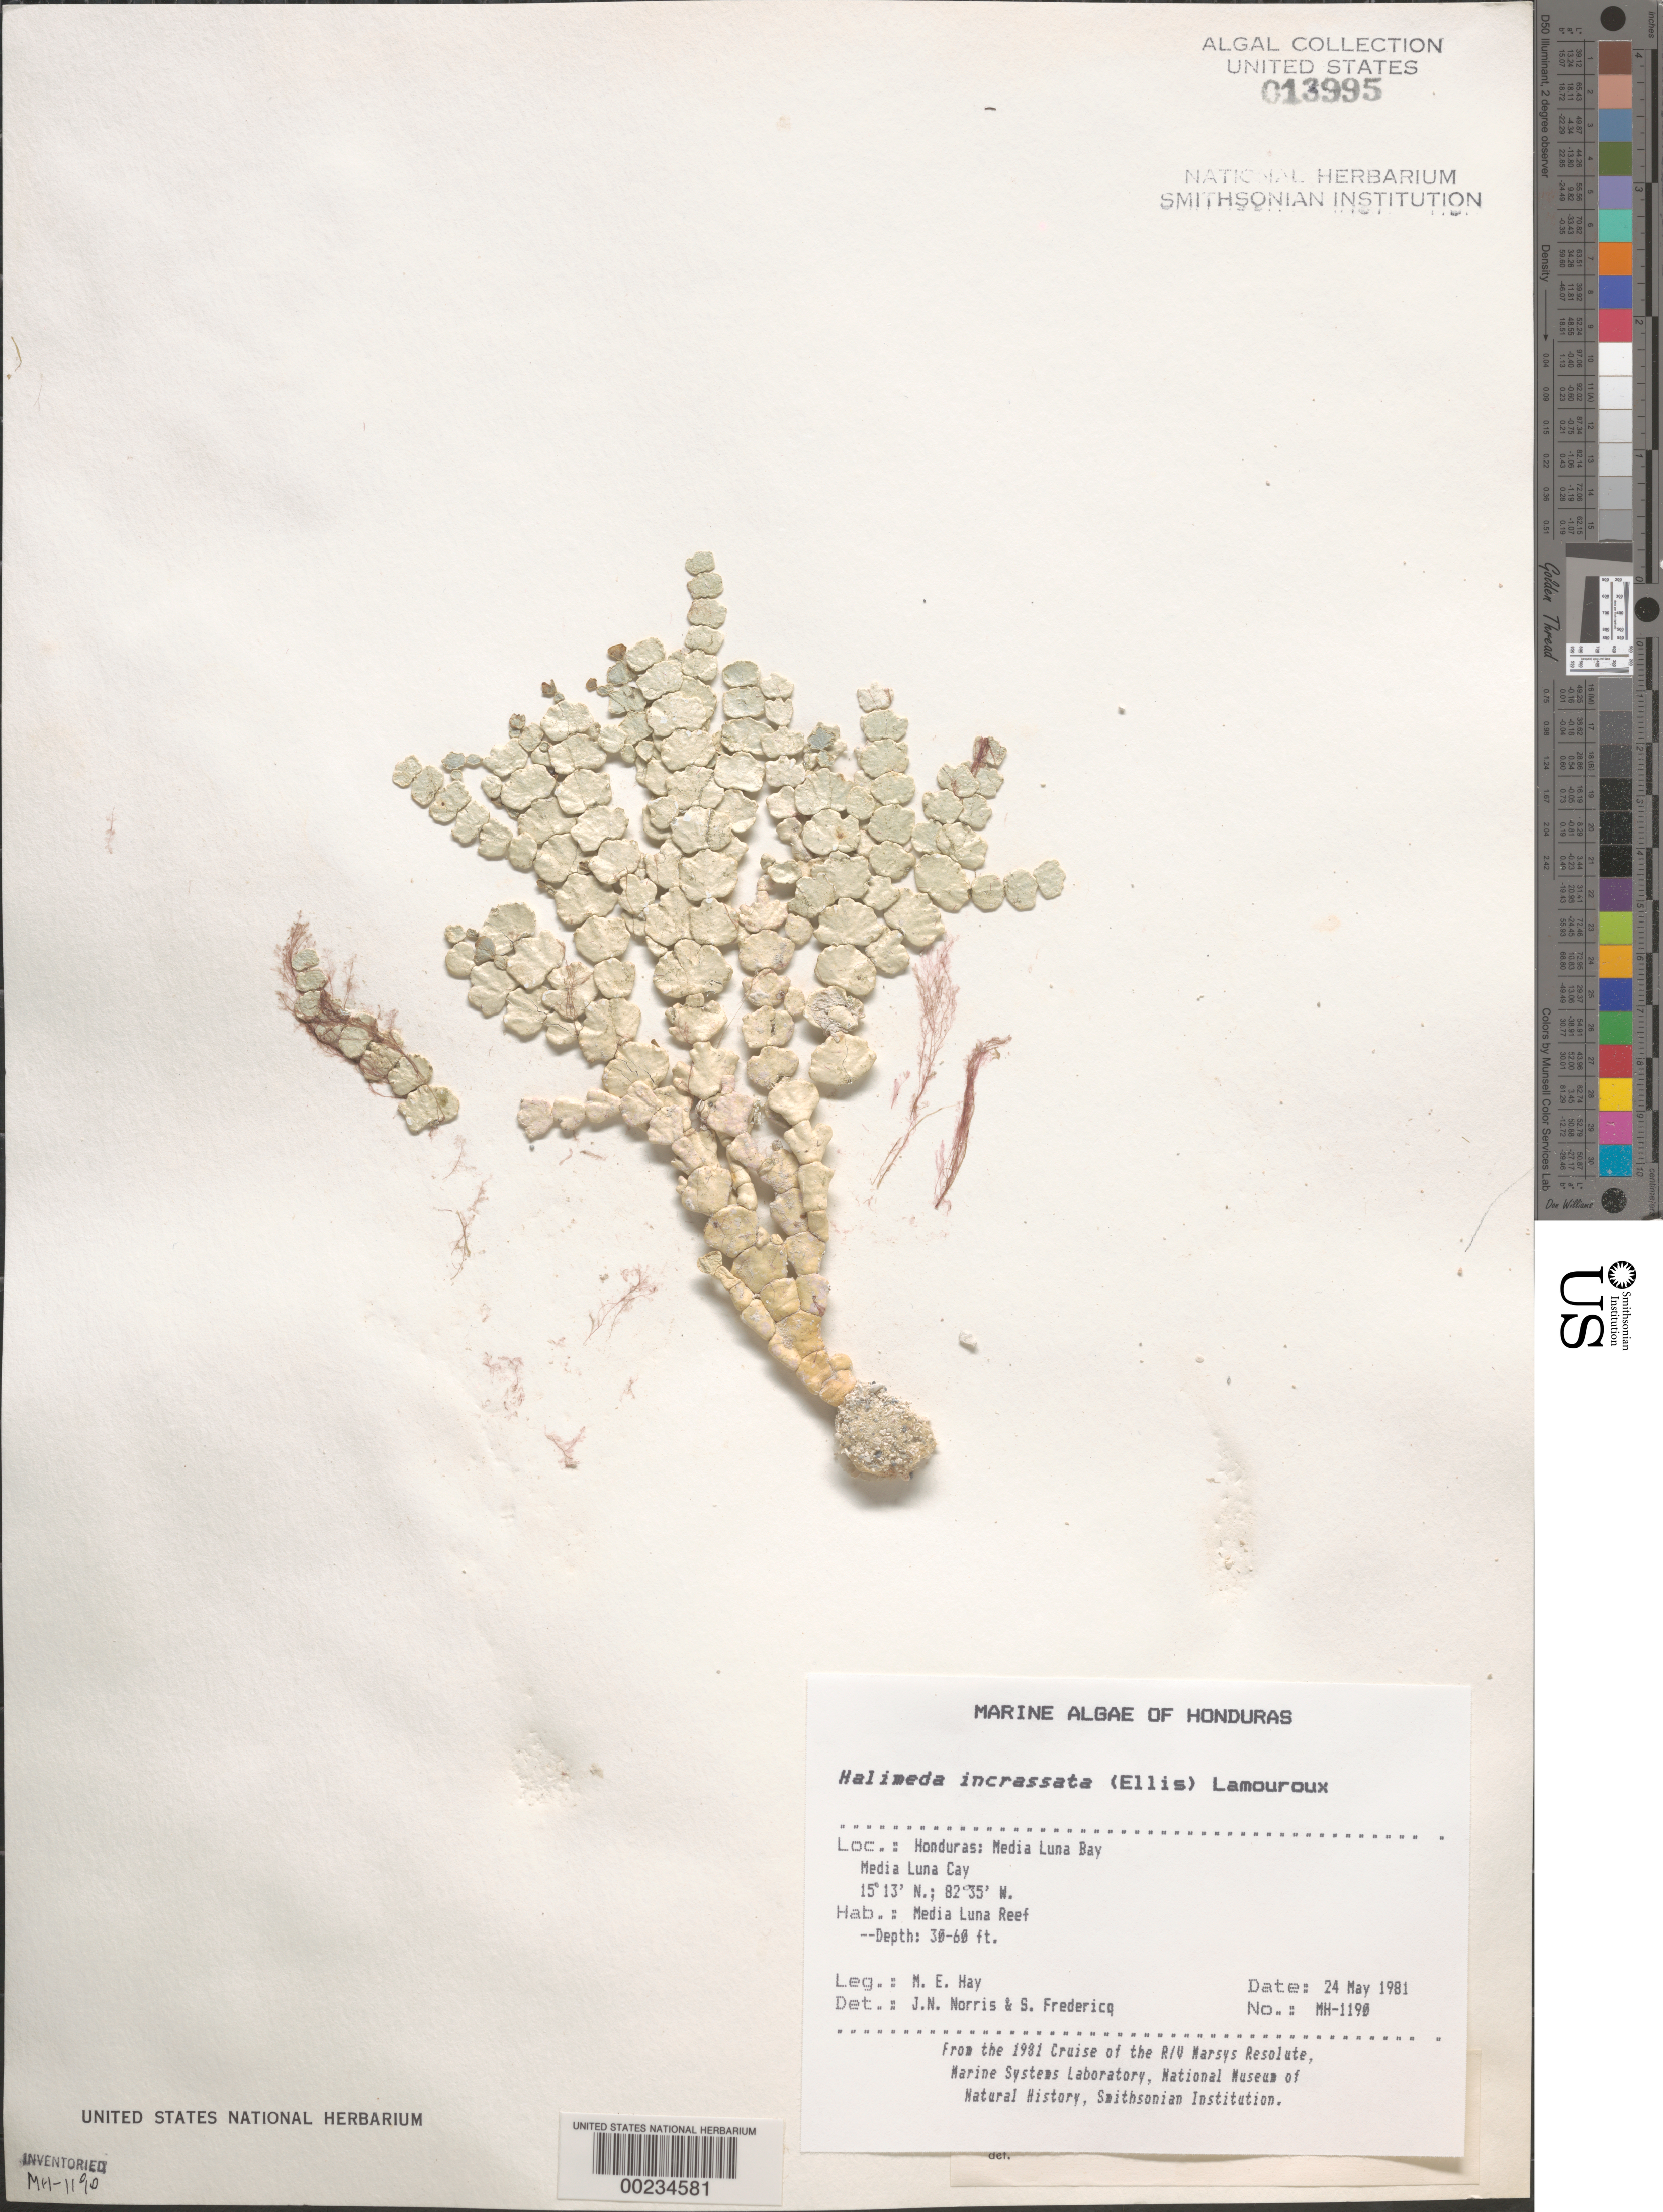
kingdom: Plantae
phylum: Chlorophyta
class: Ulvophyceae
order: Bryopsidales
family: Halimedaceae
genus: Halimeda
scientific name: Halimeda incrassata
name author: (J. Ellis) J.V.Lamouroux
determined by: Norris, J. N.; Fredericq, S.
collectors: M. E. Hay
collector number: MEH-1190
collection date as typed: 24 May 1981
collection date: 1981-05-24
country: Honduras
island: Media Luna Cay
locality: Media Luna Bay, Media Luna Reef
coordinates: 15 13' N, 82 35' W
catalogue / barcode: US 13995